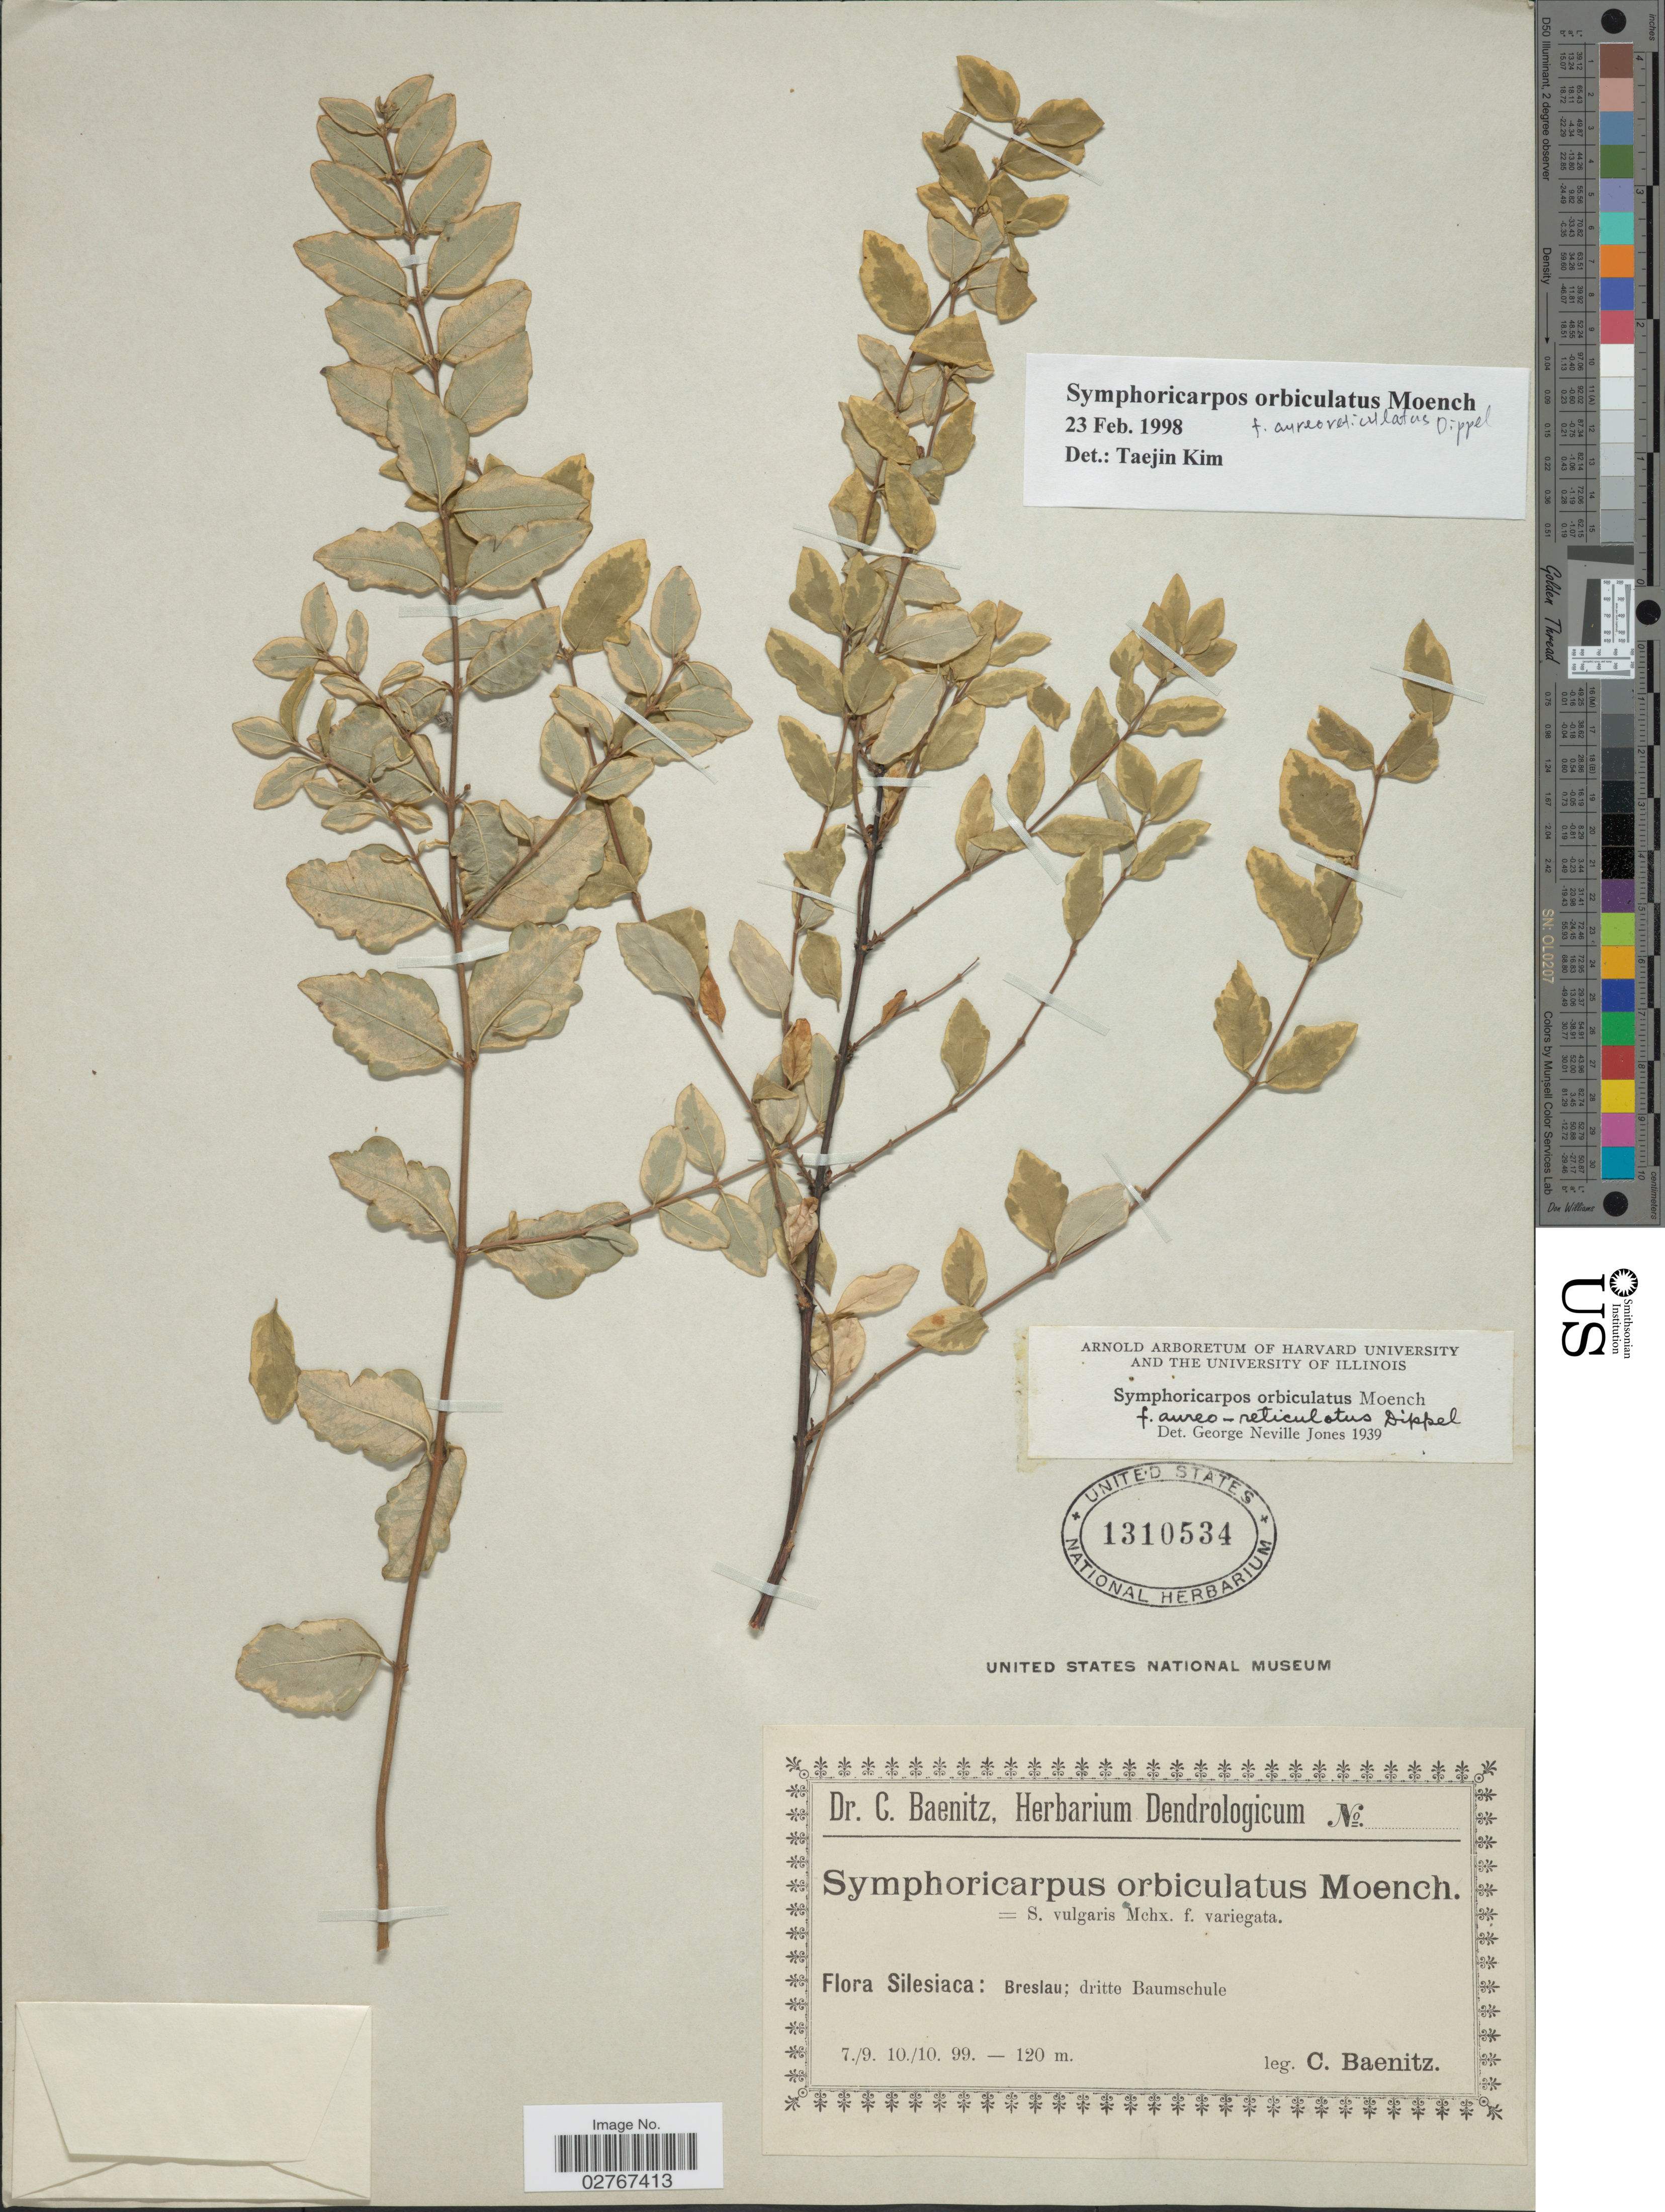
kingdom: Plantae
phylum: Tracheophyta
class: Magnoliopsida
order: Dipsacales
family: Caprifoliaceae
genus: Symphoricarpos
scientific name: Symphoricarpos orbiculatus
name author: Moench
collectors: C. G. Baenitz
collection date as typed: Transcribed d/m/y: 7/9/99 to 10/10/99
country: Poland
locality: Silesiaca, Breslau, dritte Baumschule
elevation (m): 120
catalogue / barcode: US 1310534